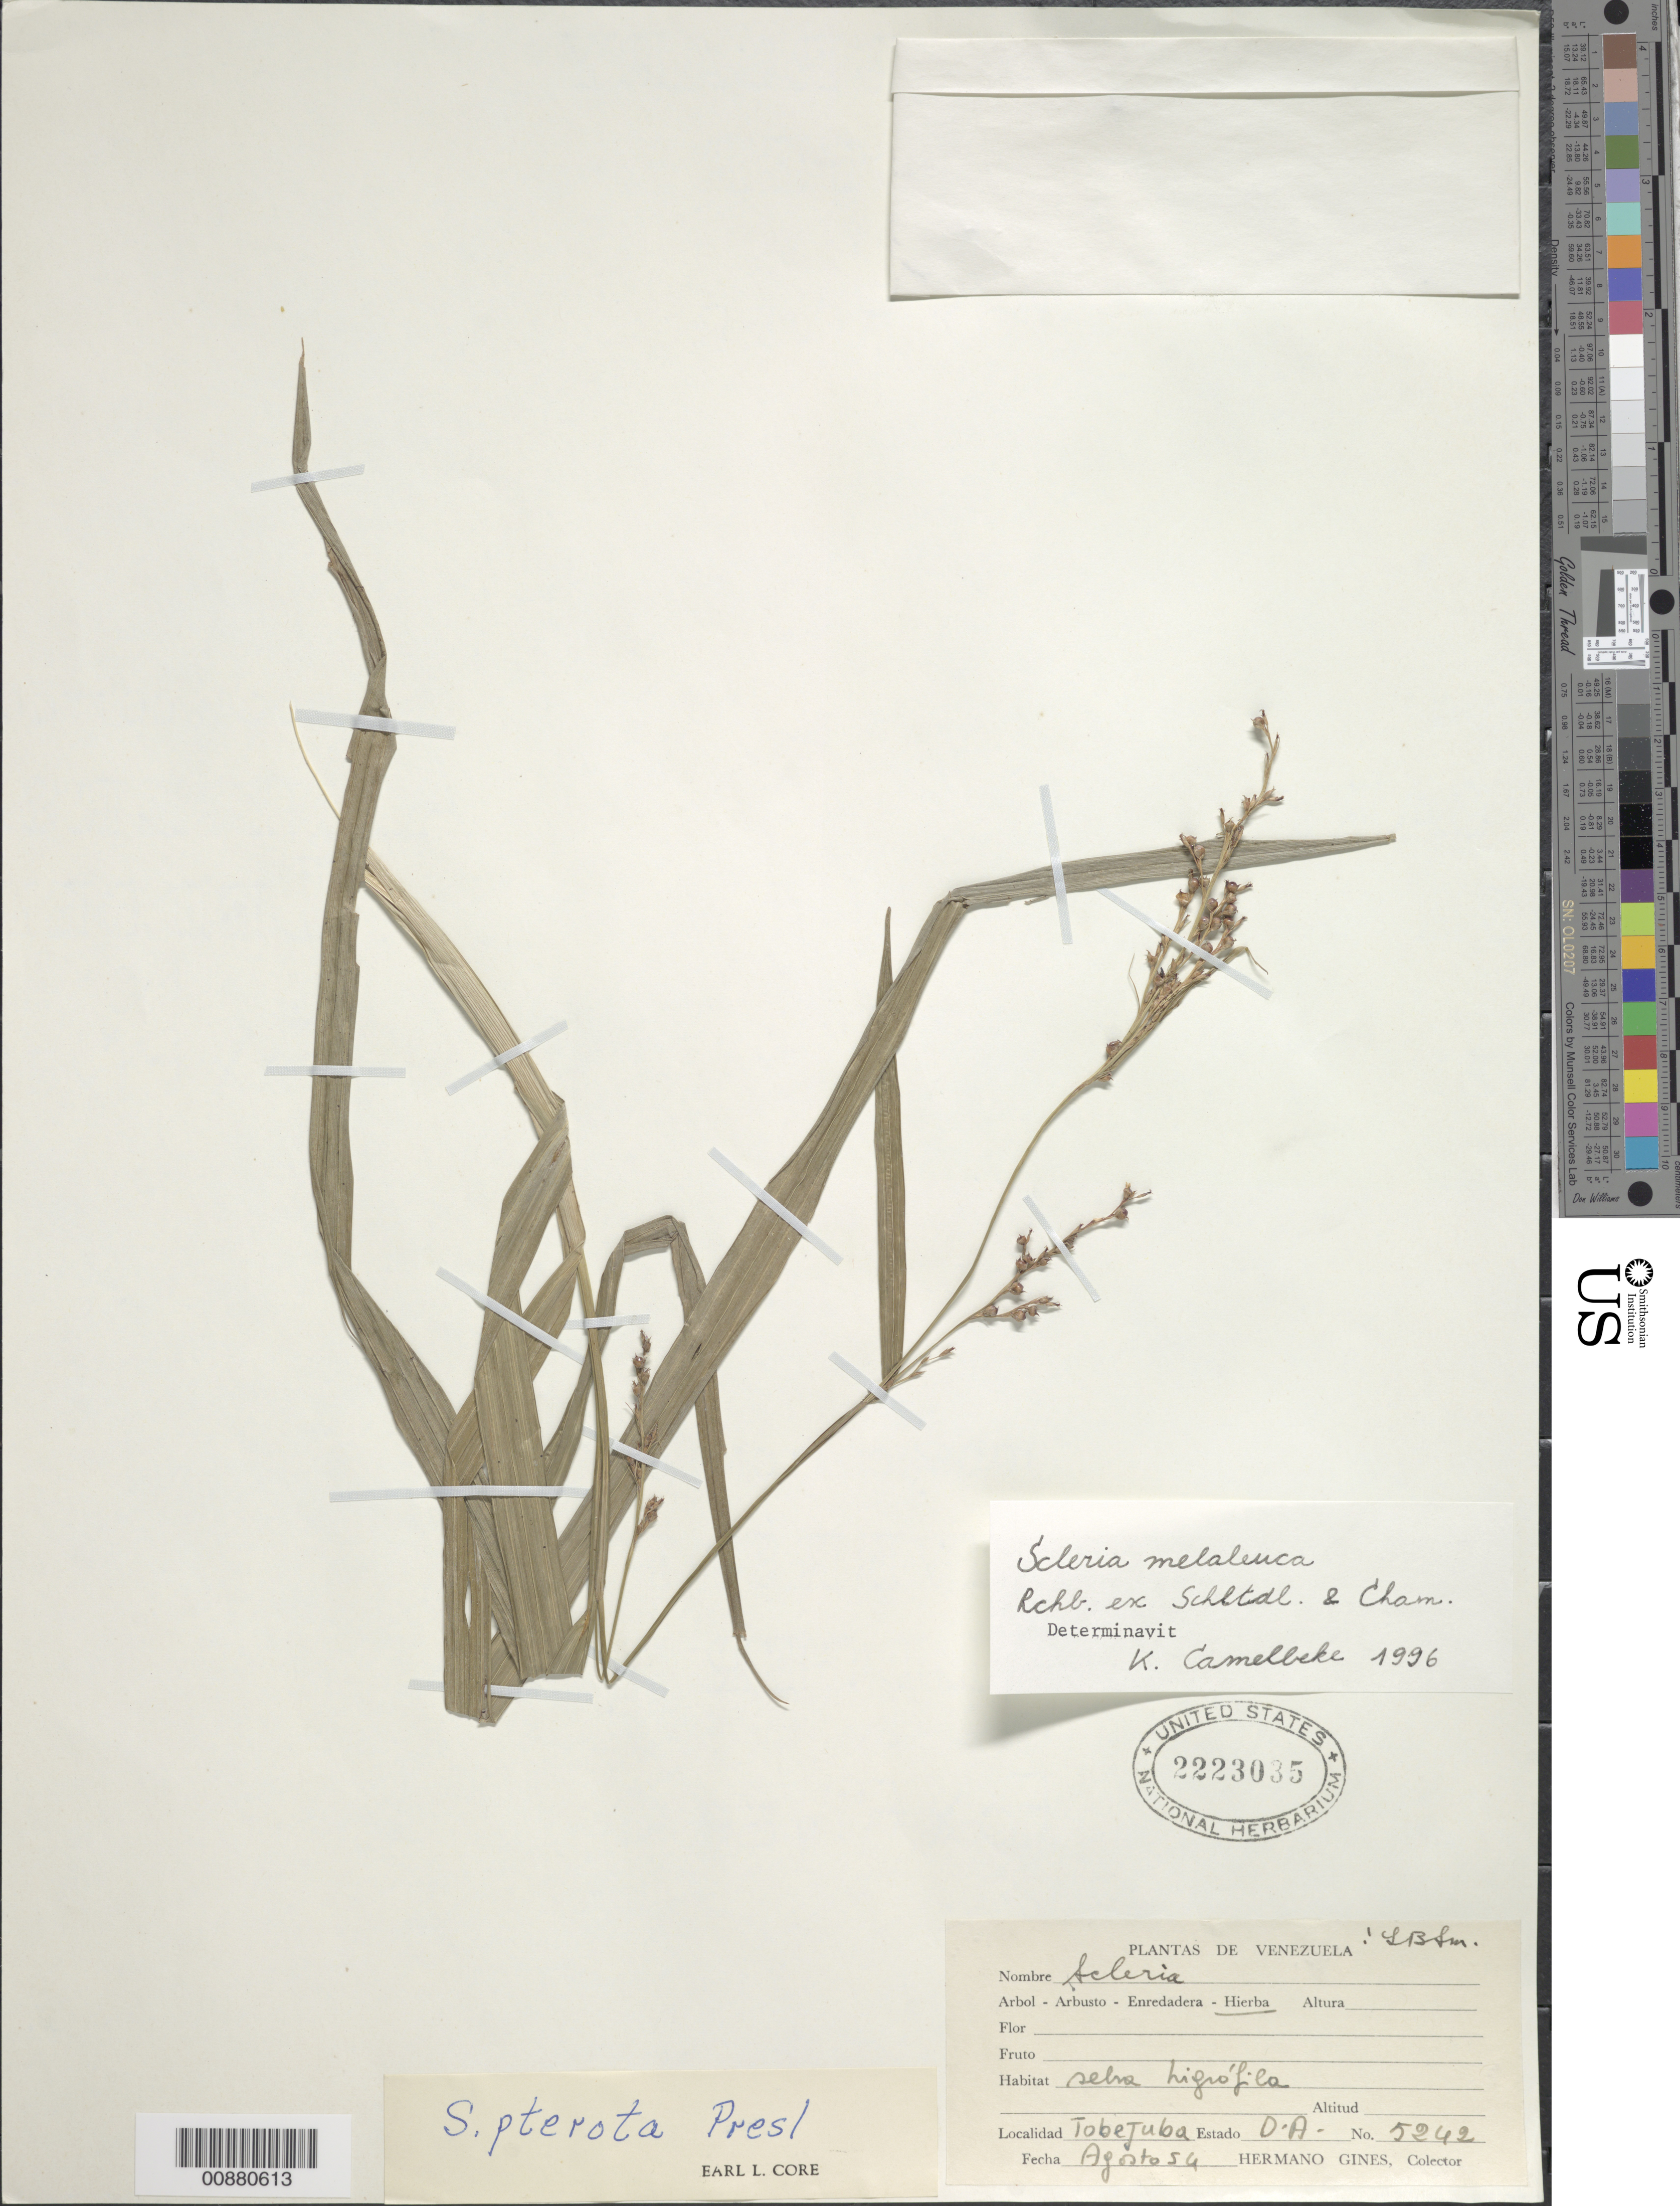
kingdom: Plantae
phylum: Tracheophyta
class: Liliopsida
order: Poales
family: Cyperaceae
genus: Scleria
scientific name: Scleria gaertneri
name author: Raddi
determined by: Strong, Mark T., (BOT), Smithsonian Institution - National Museum of Natural History (UNITED STATES)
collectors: H. Gines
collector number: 5242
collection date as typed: Aug-54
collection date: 1954-08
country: Venezuela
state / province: Delta Amacuro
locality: Tobejuba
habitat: Selva higrofila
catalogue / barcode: US 2223035